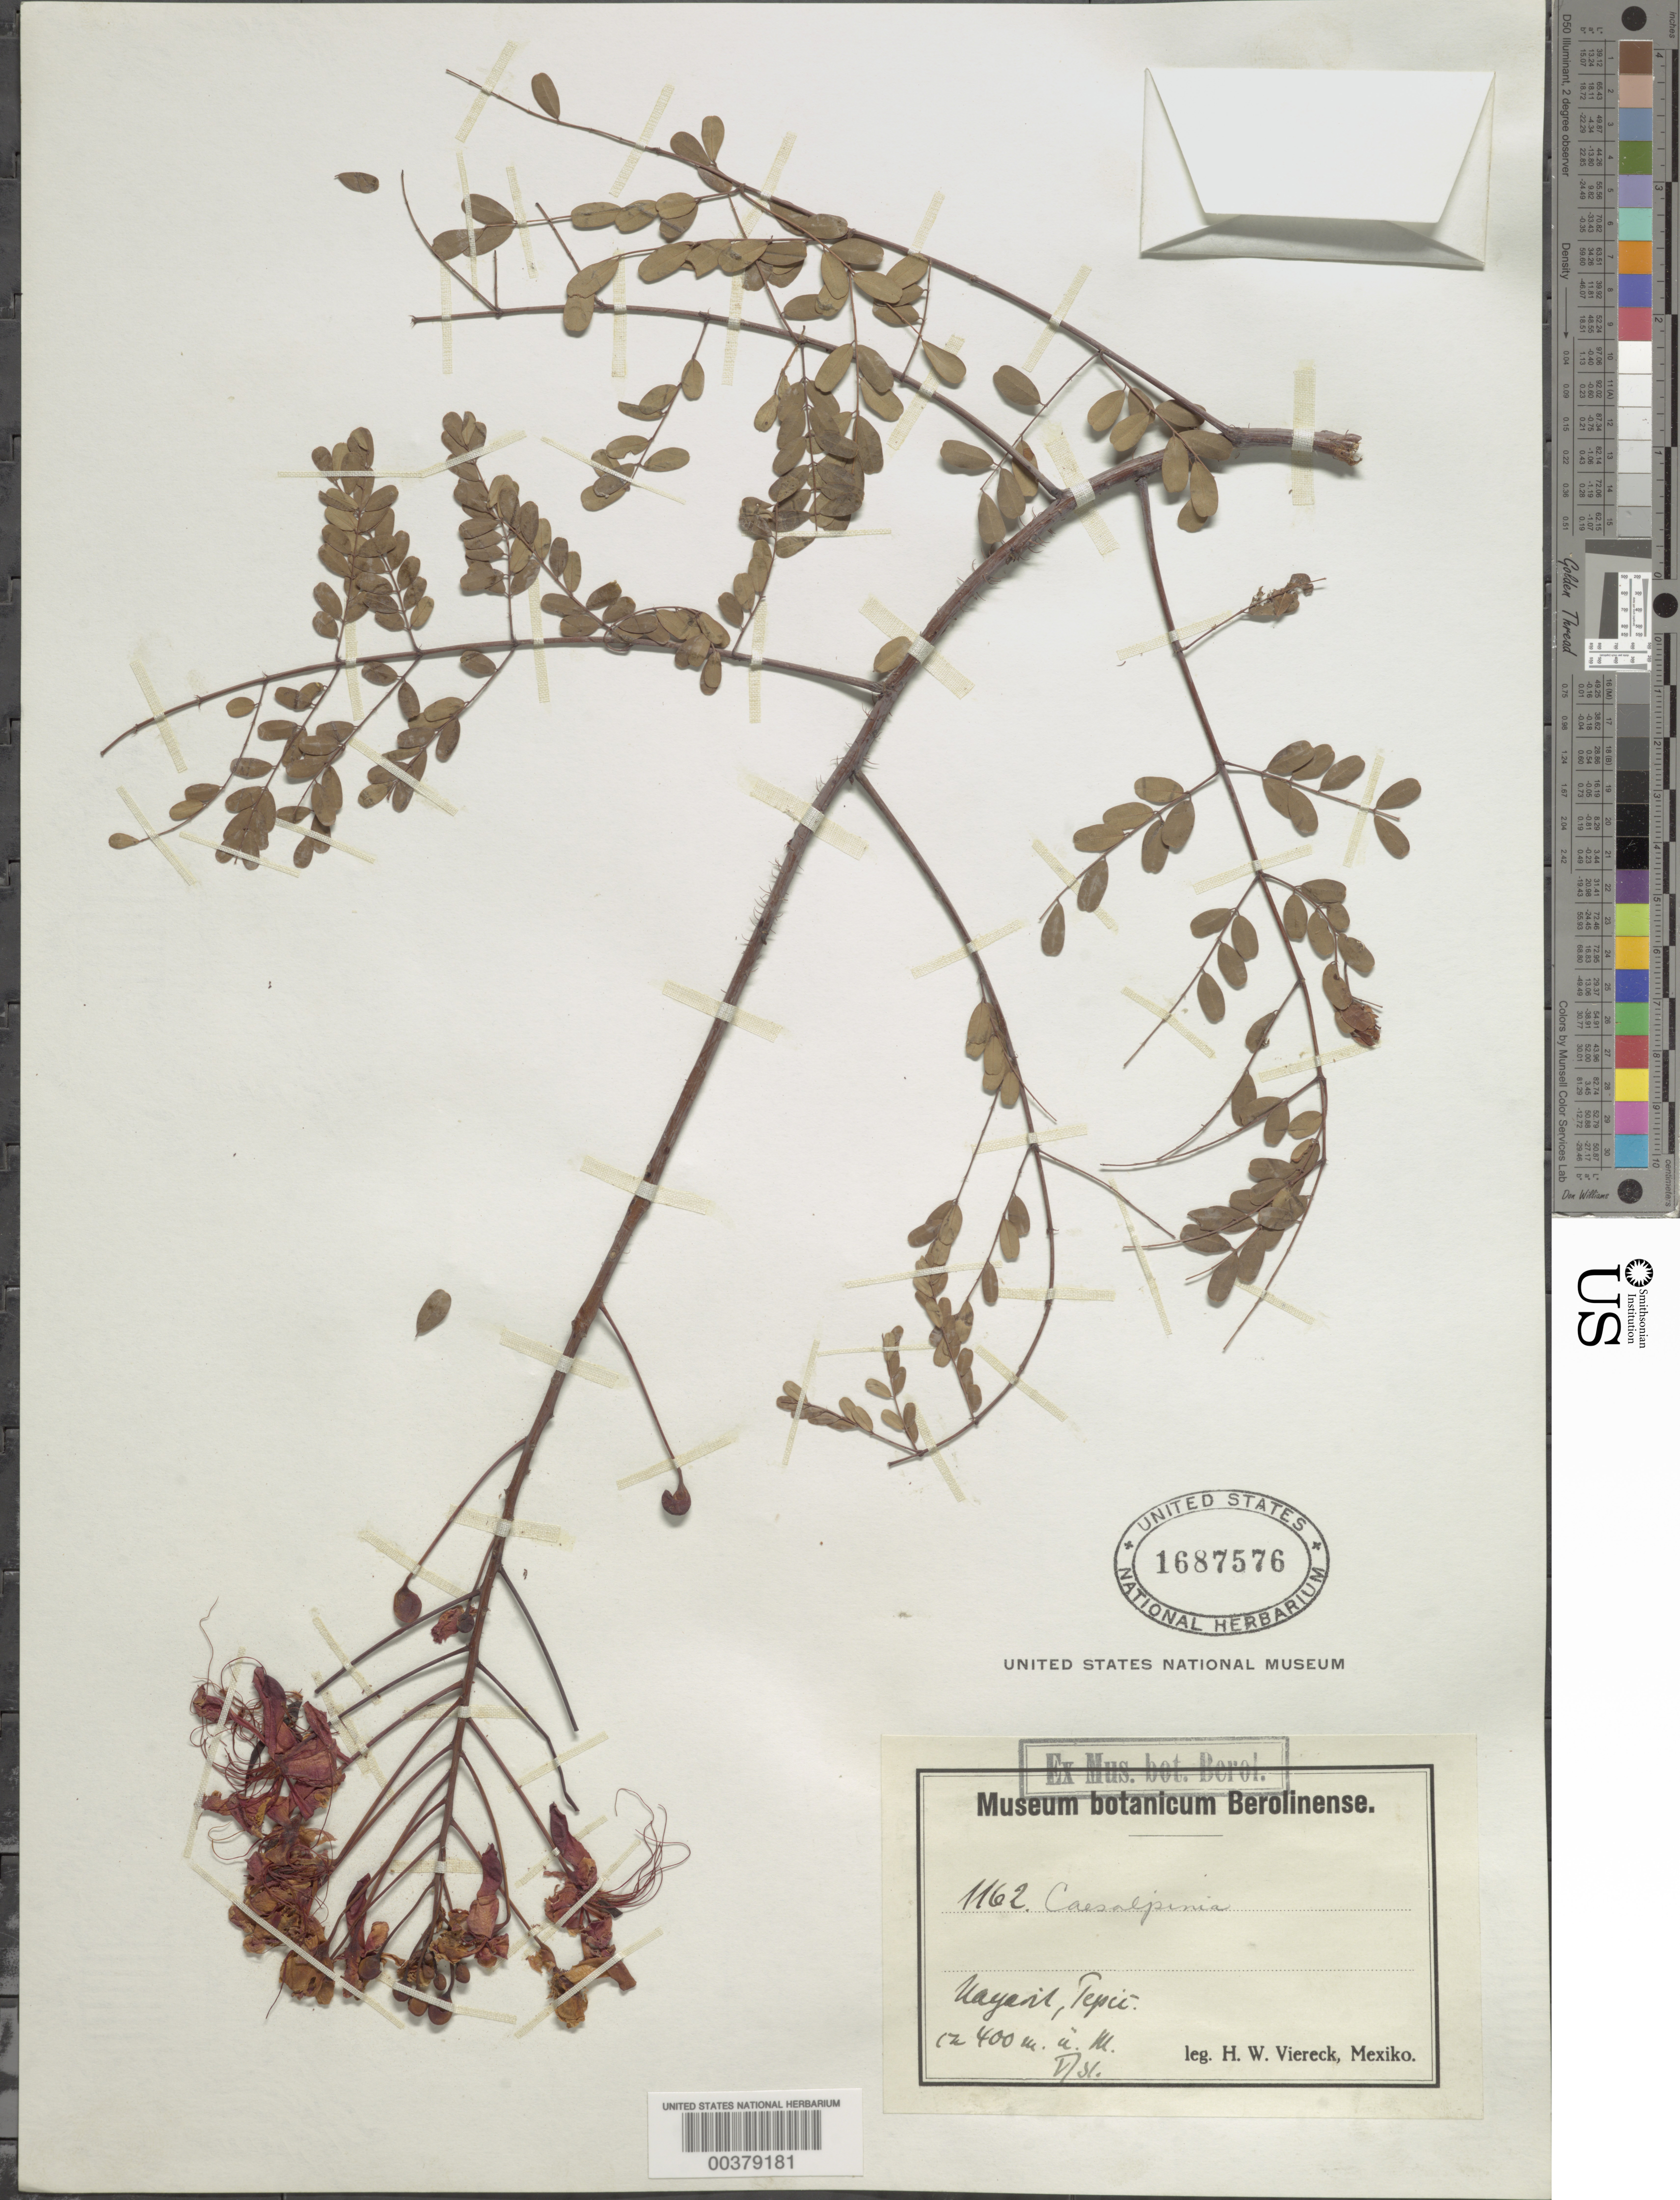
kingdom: Plantae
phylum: Tracheophyta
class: Magnoliopsida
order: Fabales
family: Fabaceae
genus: Caesalpinia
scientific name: Caesalpinia pulcherrima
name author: (L.) Sw.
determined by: Strong, Mark T., (BOT), Smithsonian Institution - National Museum of Natural History (UNITED STATES)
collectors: H. W. Viereck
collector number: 1162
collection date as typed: May 1931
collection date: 1931-05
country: Mexico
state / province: Nayarit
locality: Tepic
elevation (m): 400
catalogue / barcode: US 1687576